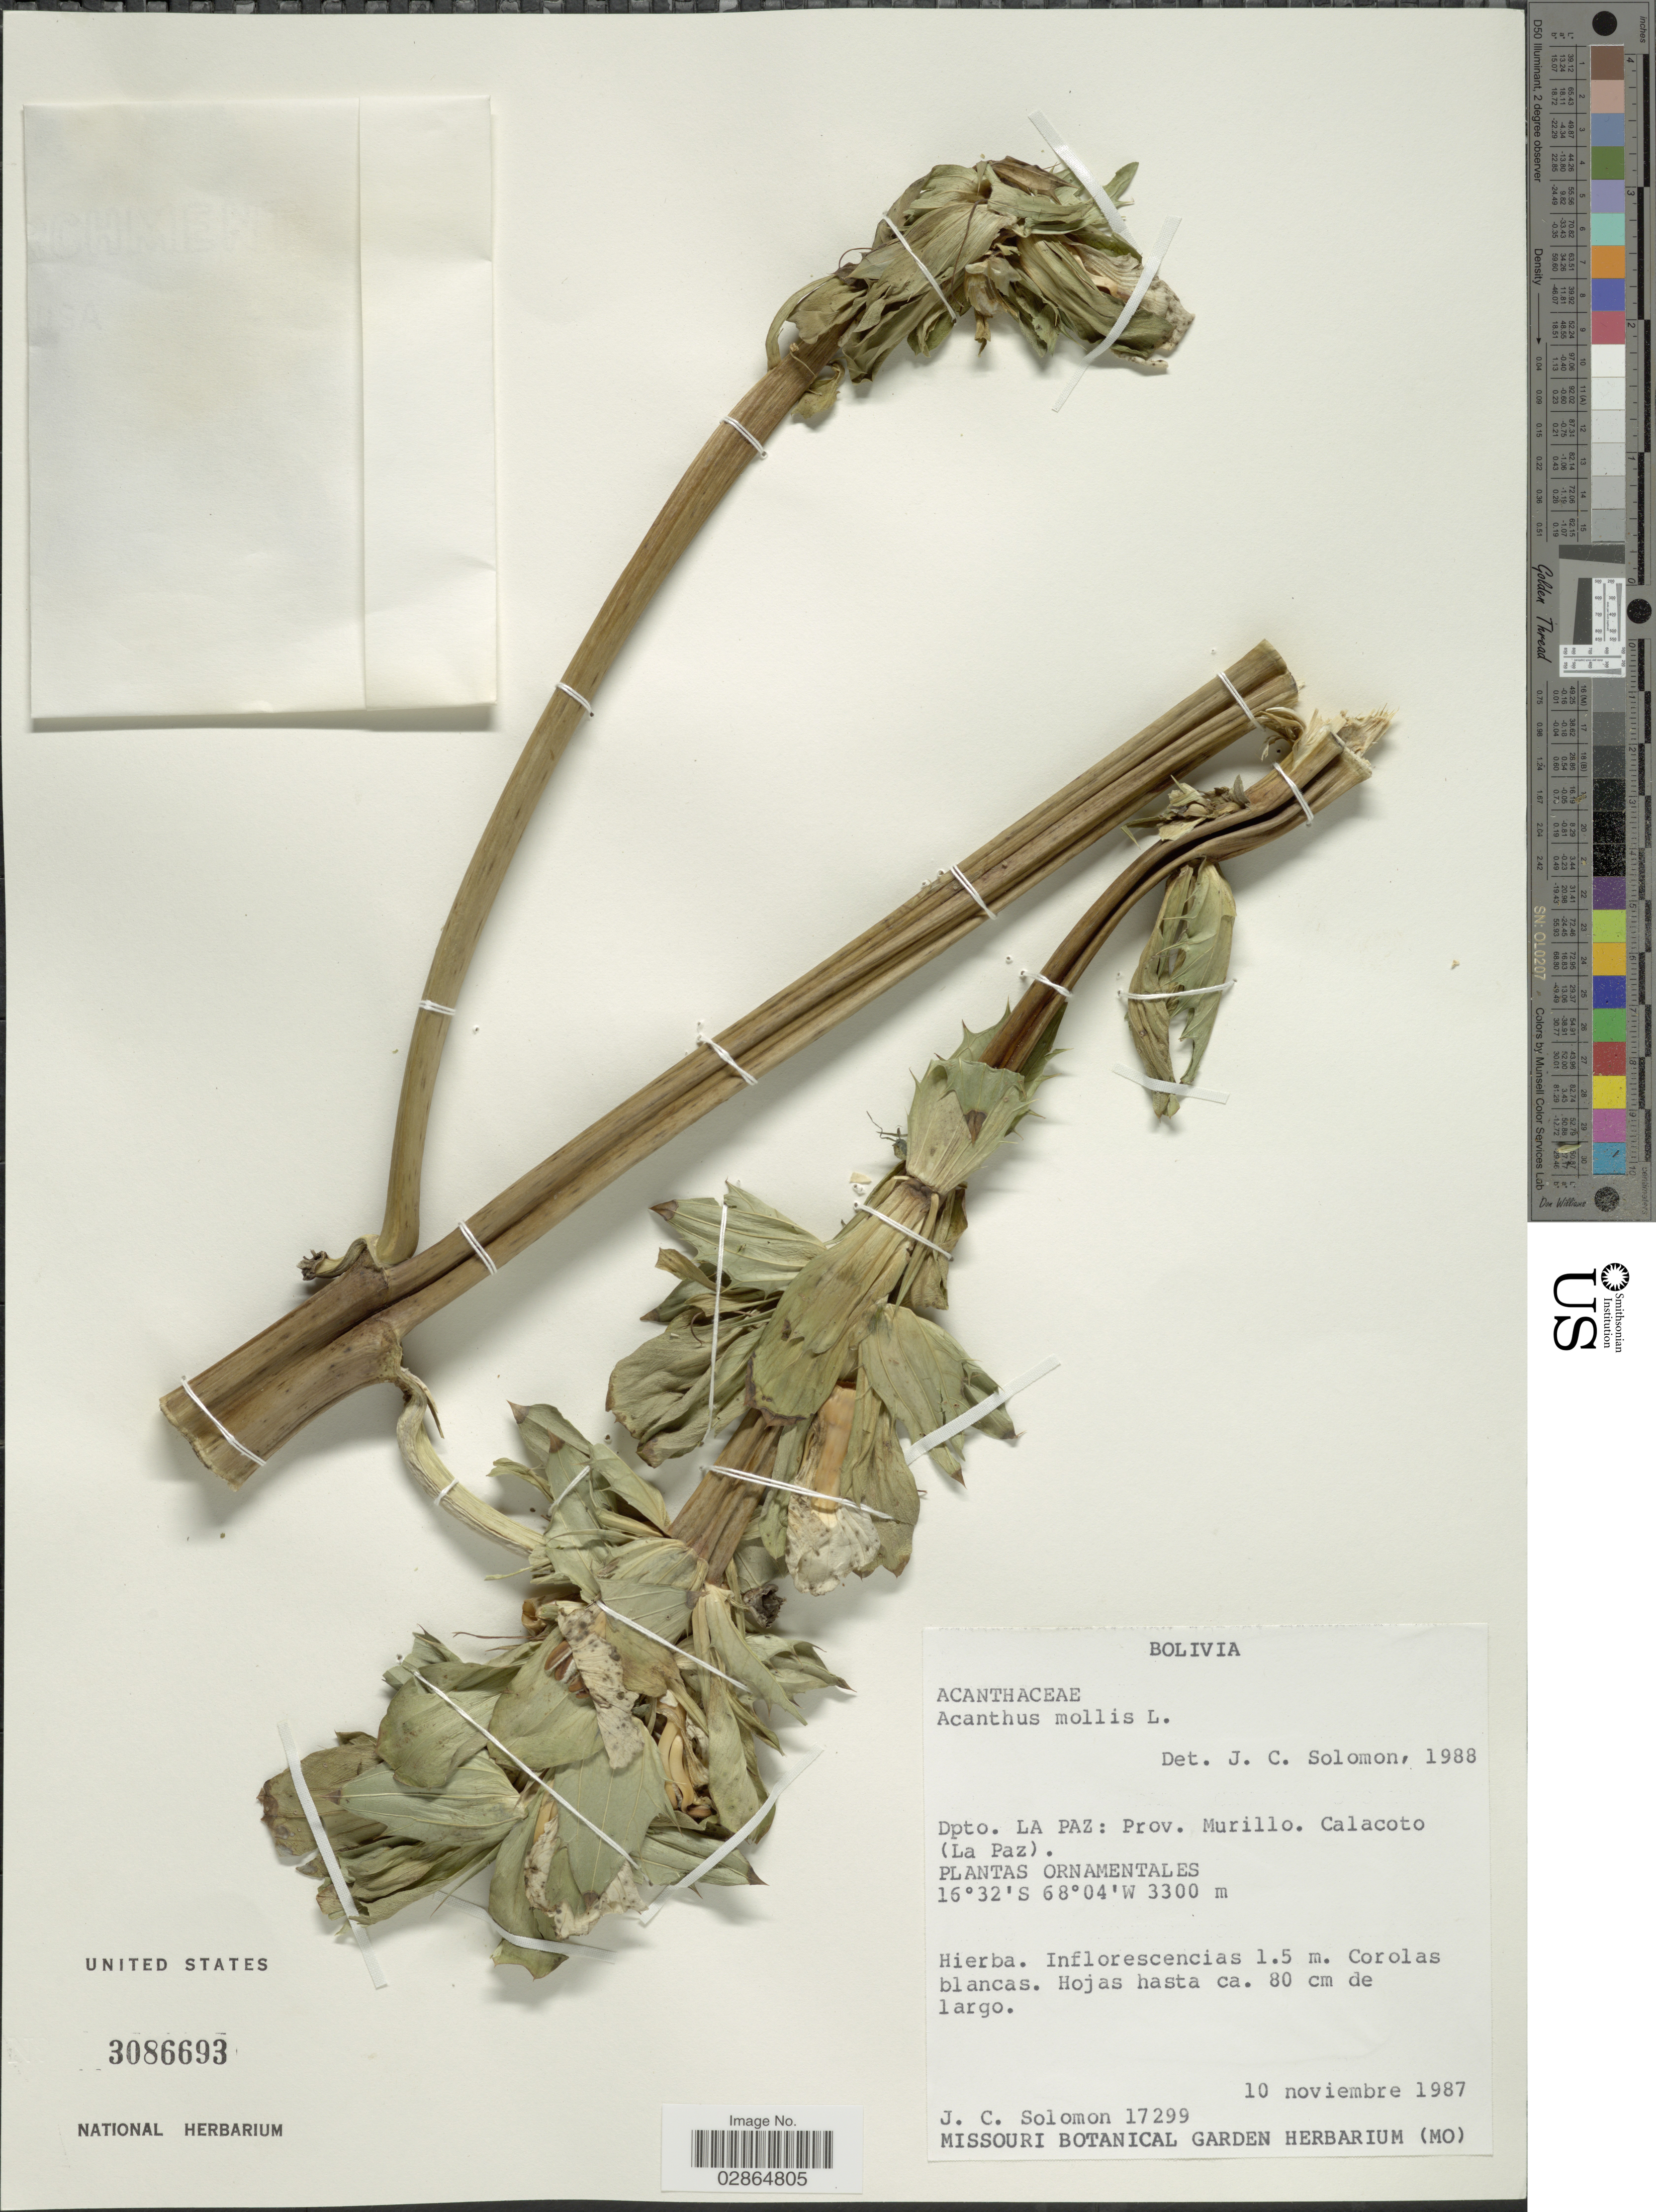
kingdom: Plantae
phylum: Tracheophyta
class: Magnoliopsida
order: Lamiales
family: Acanthaceae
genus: Acanthus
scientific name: Acanthus mollis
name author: L.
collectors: J. C. Solomon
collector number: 17299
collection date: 1987-11-10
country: Bolivia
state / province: La Paz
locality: Dpto. La Paz: Prov. Murillo, Calacoto.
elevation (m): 3300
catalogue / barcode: US 3086693